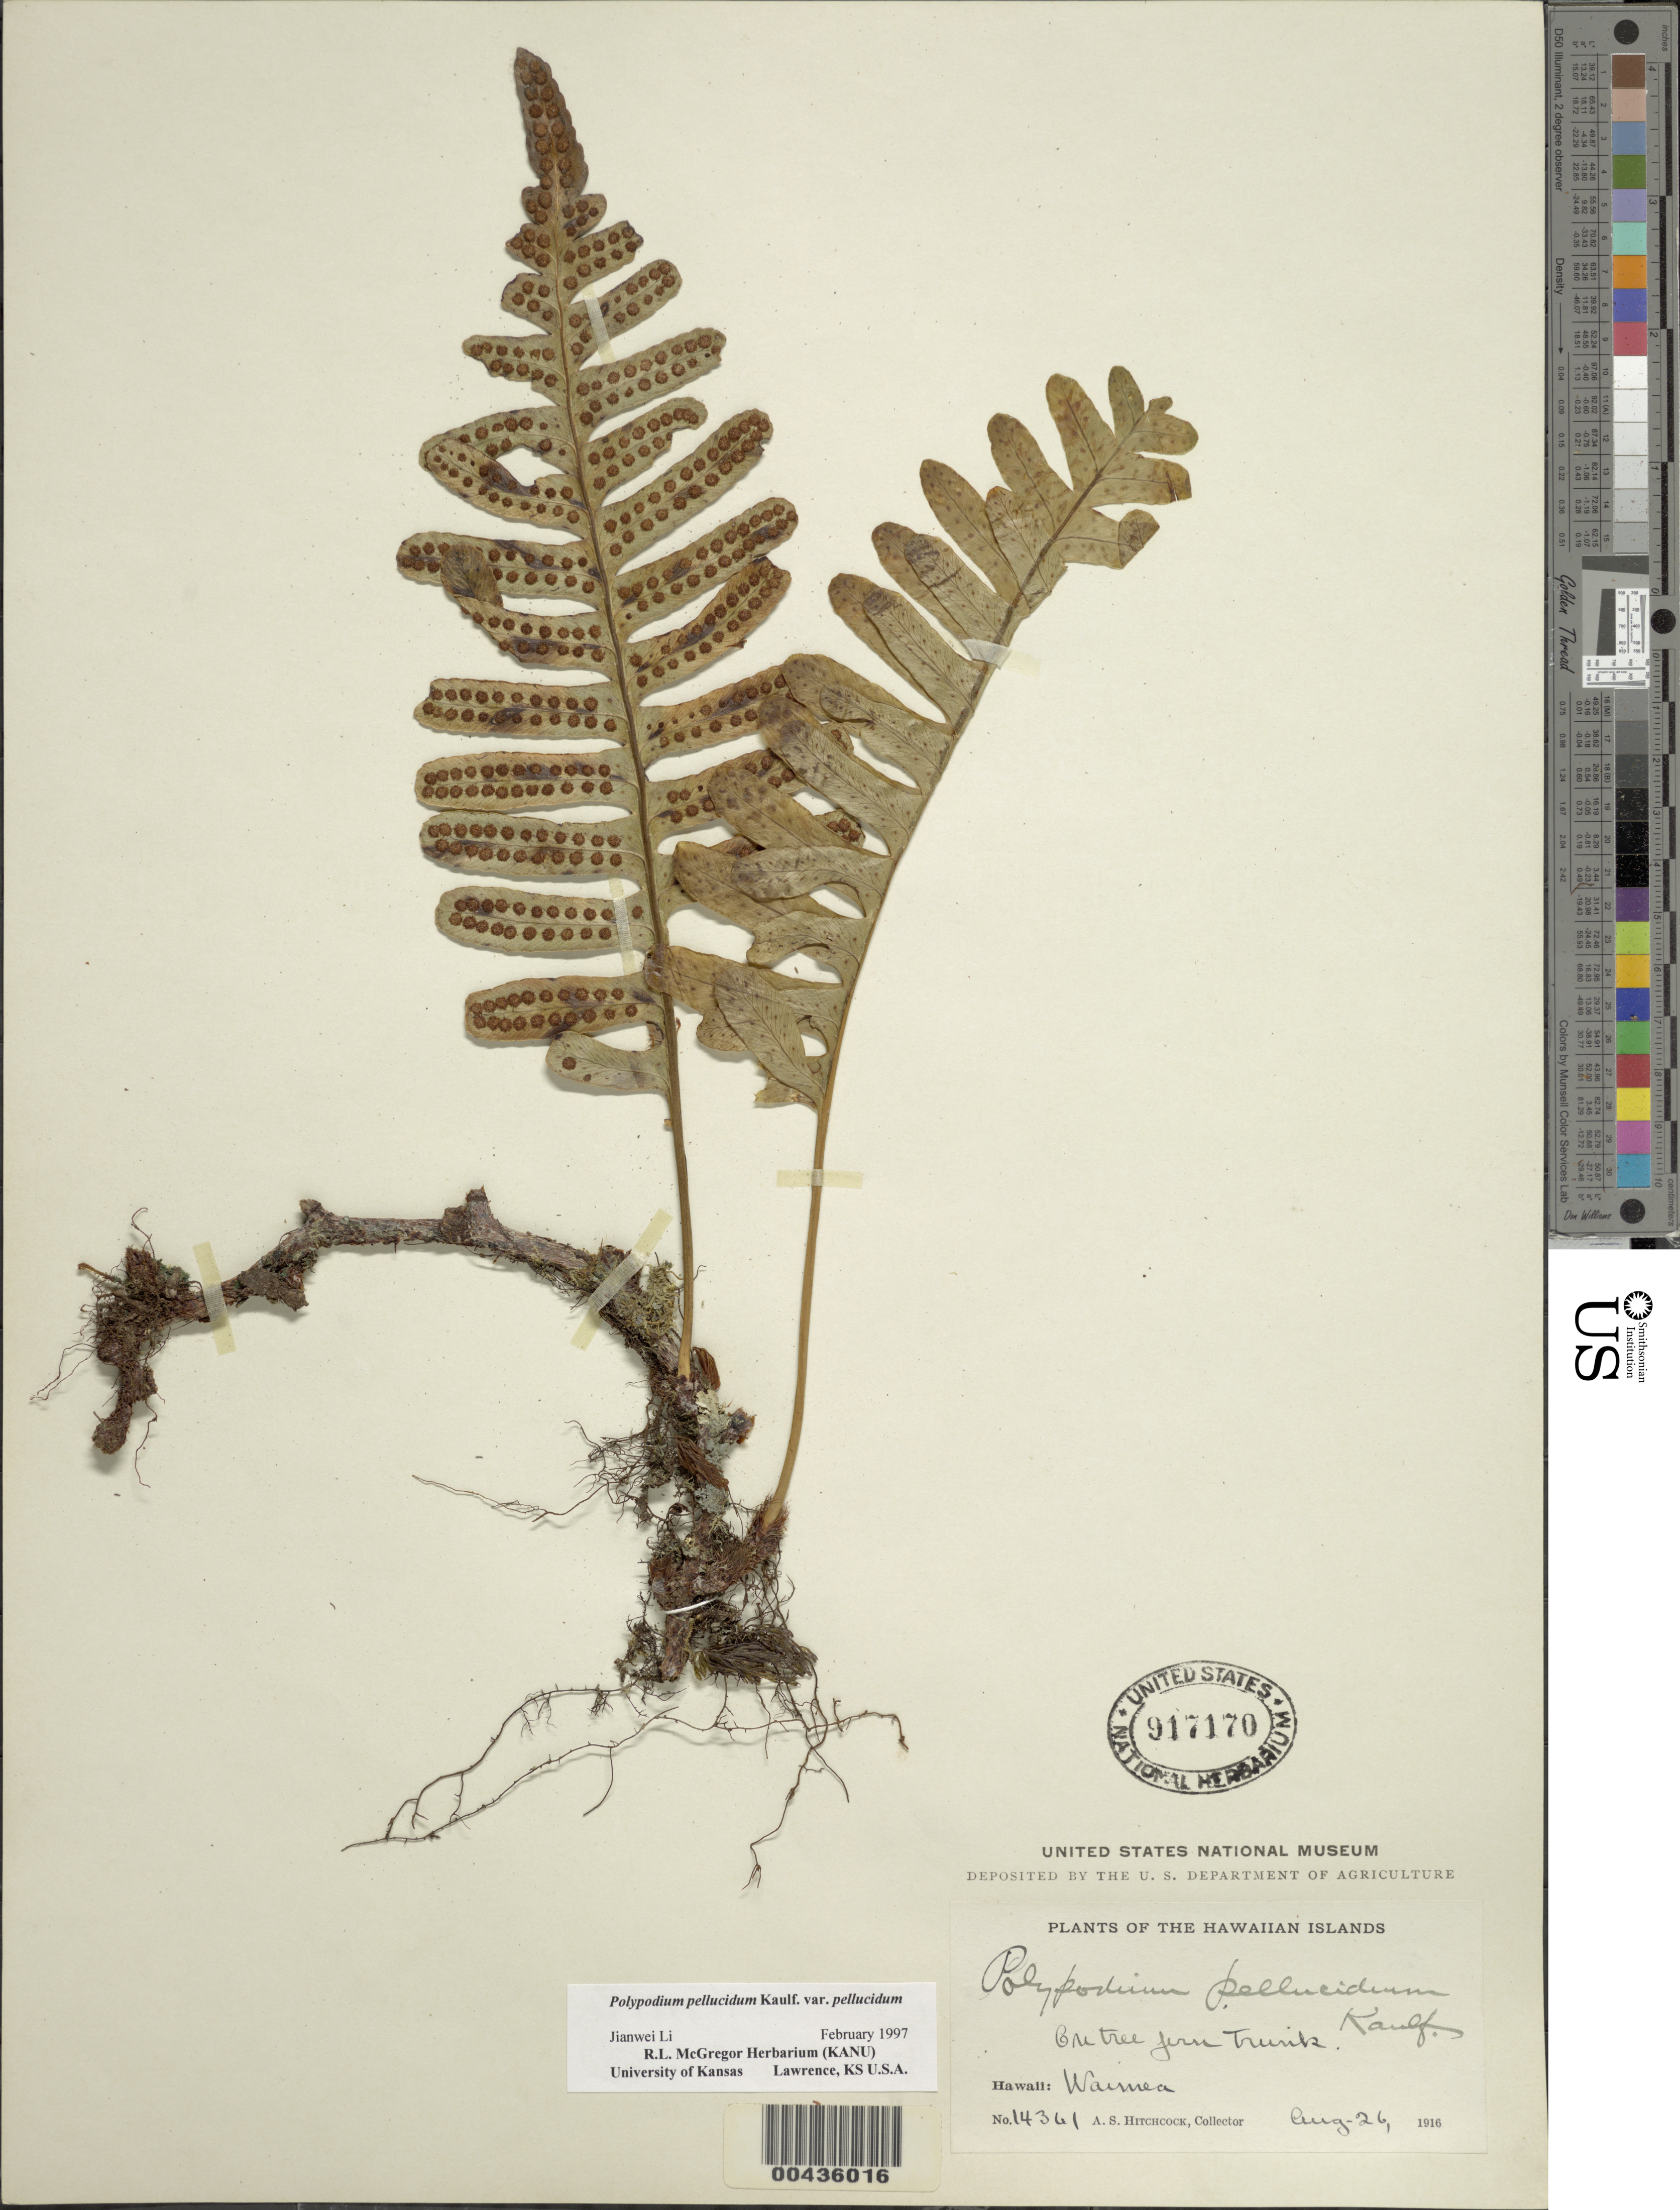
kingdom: Plantae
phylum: Tracheophyta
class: Polypodiopsida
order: Polypodiales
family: Polypodiaceae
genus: Polypodium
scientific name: Polypodium pellucidum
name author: Kaulf.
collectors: A. S. Hitchcock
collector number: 14361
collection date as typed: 26 Aug 1916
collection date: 1916-08-26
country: United States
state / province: Hawaii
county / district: Hawaii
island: Hawaii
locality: Waimea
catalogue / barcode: US 917170